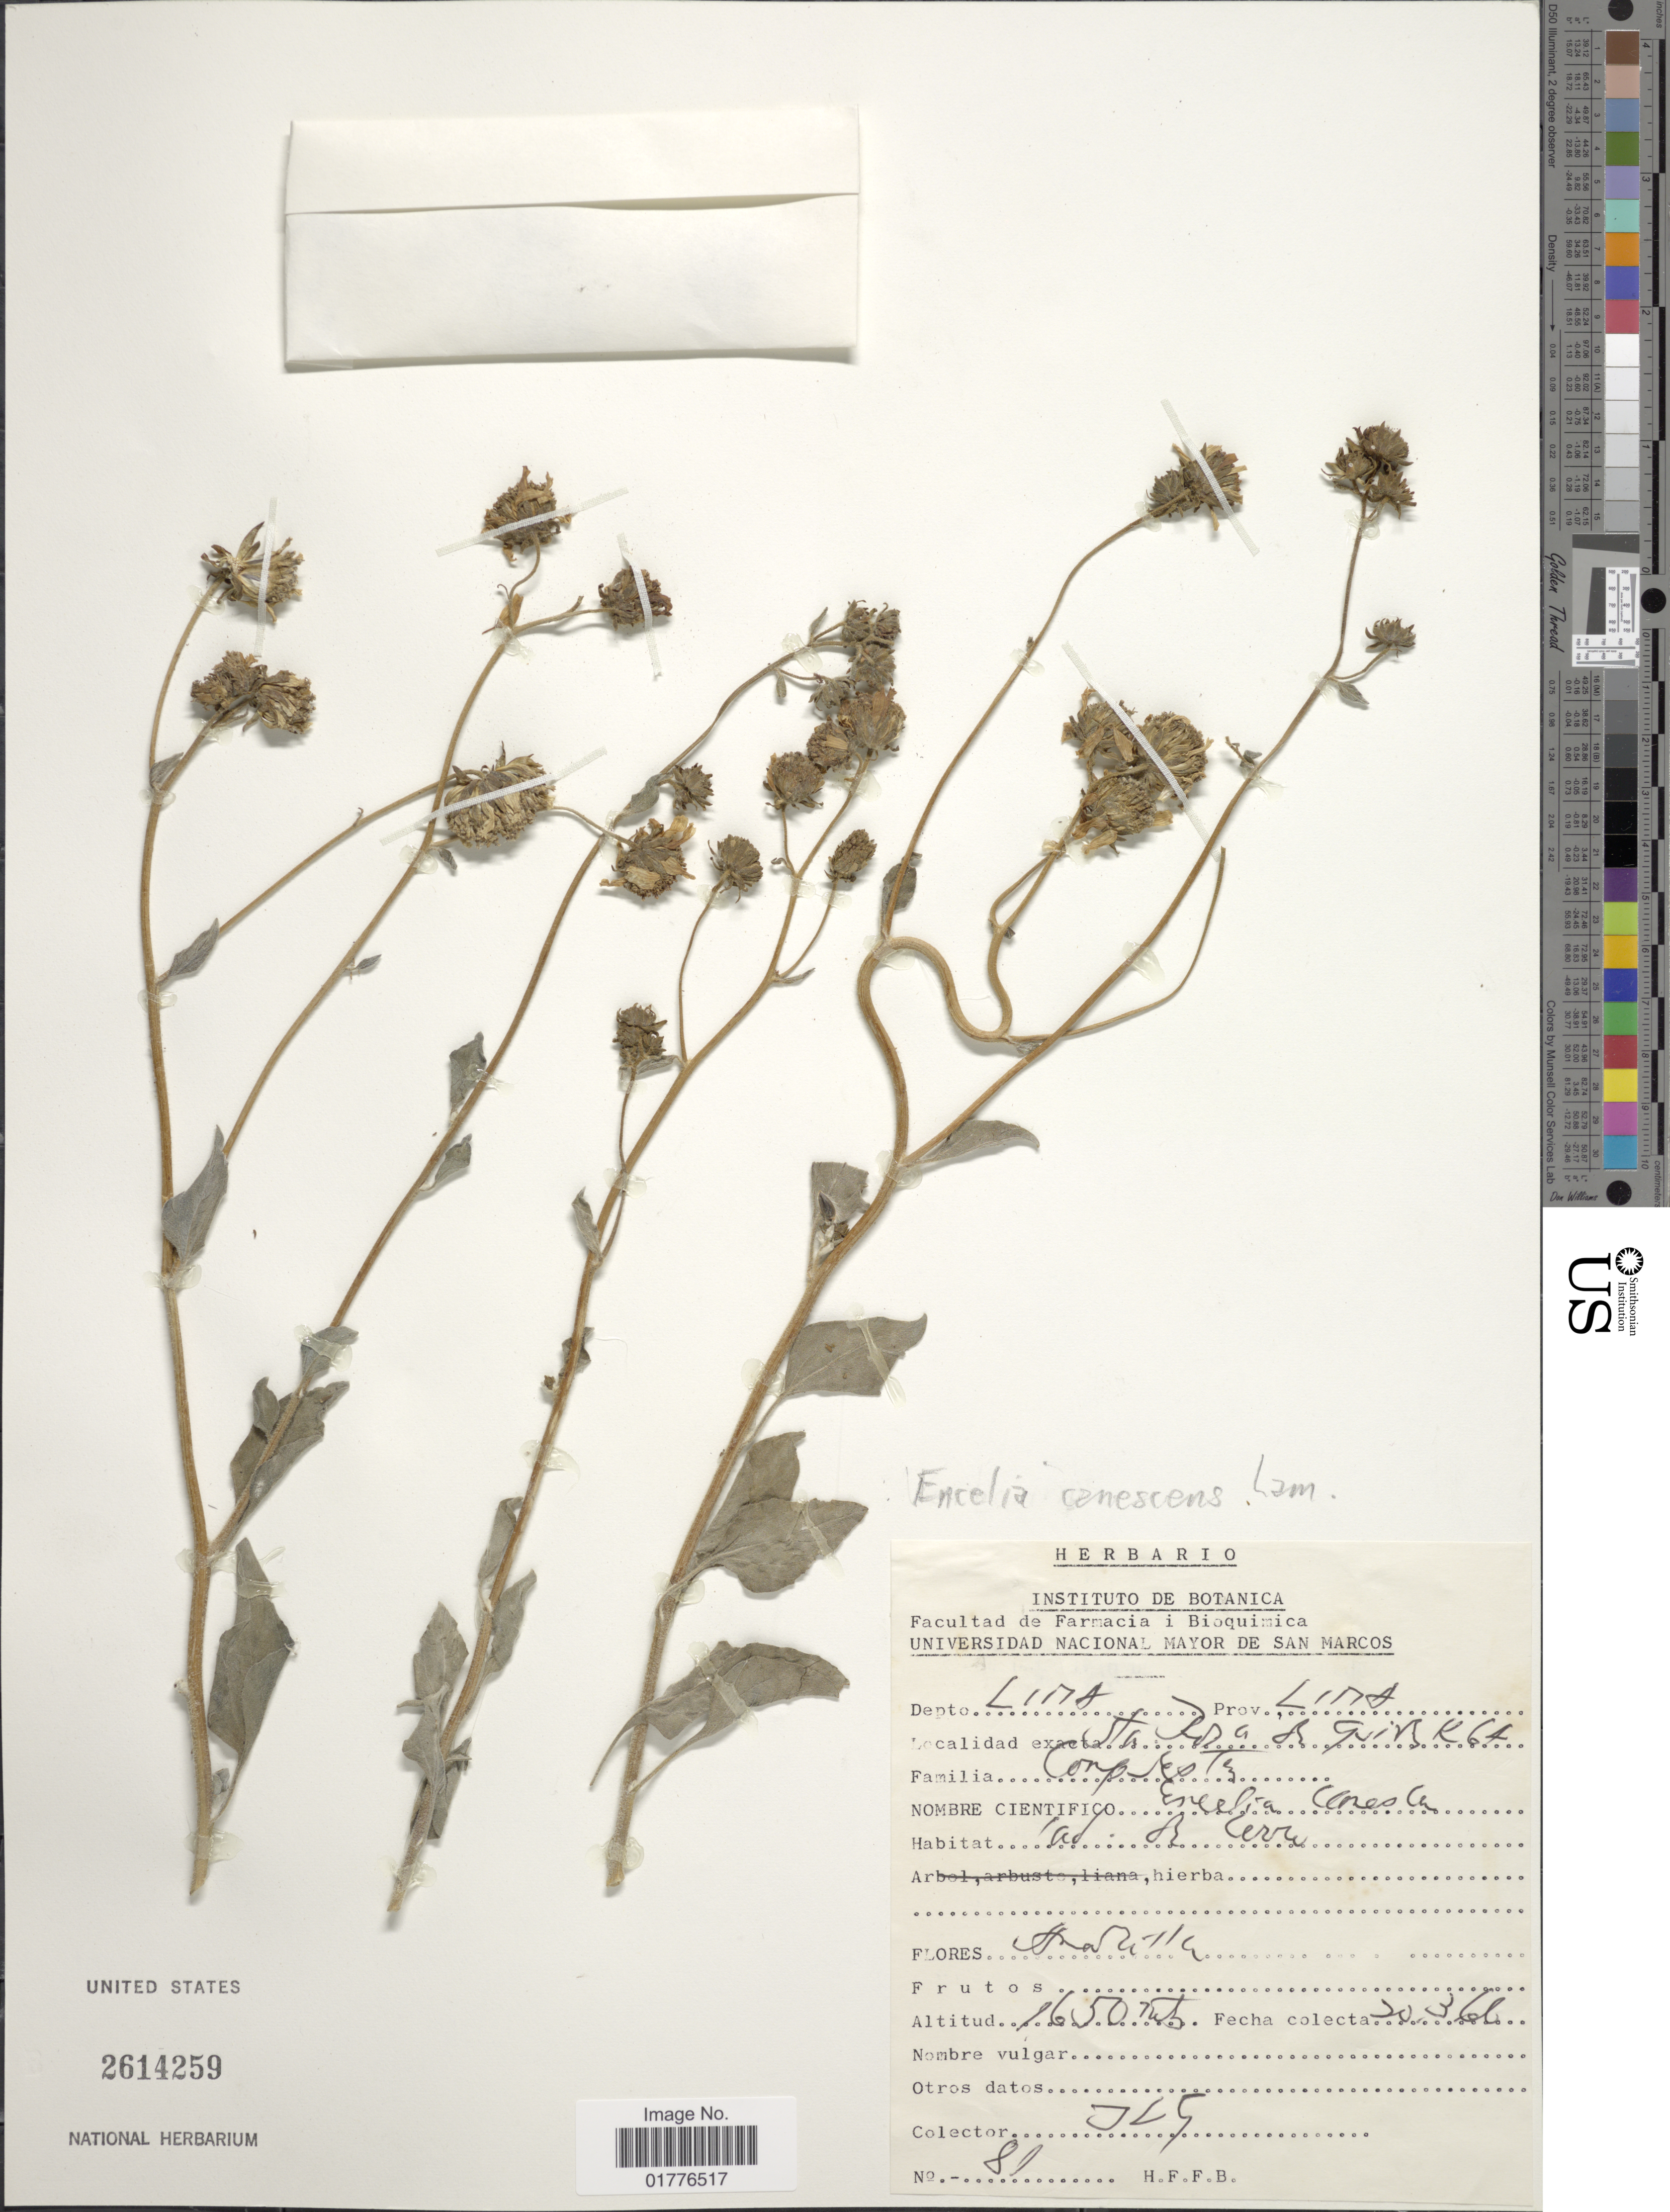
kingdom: Plantae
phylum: Tracheophyta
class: Magnoliopsida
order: Asterales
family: Asteraceae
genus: Encelia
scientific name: Encelia canescens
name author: Lam.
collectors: T. L. G.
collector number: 81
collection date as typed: Transcribed d/m/y: 20/3/66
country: Peru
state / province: Lima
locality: Sta. Rosa de Quives, Prov. Lima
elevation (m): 1650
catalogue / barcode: US 2614259